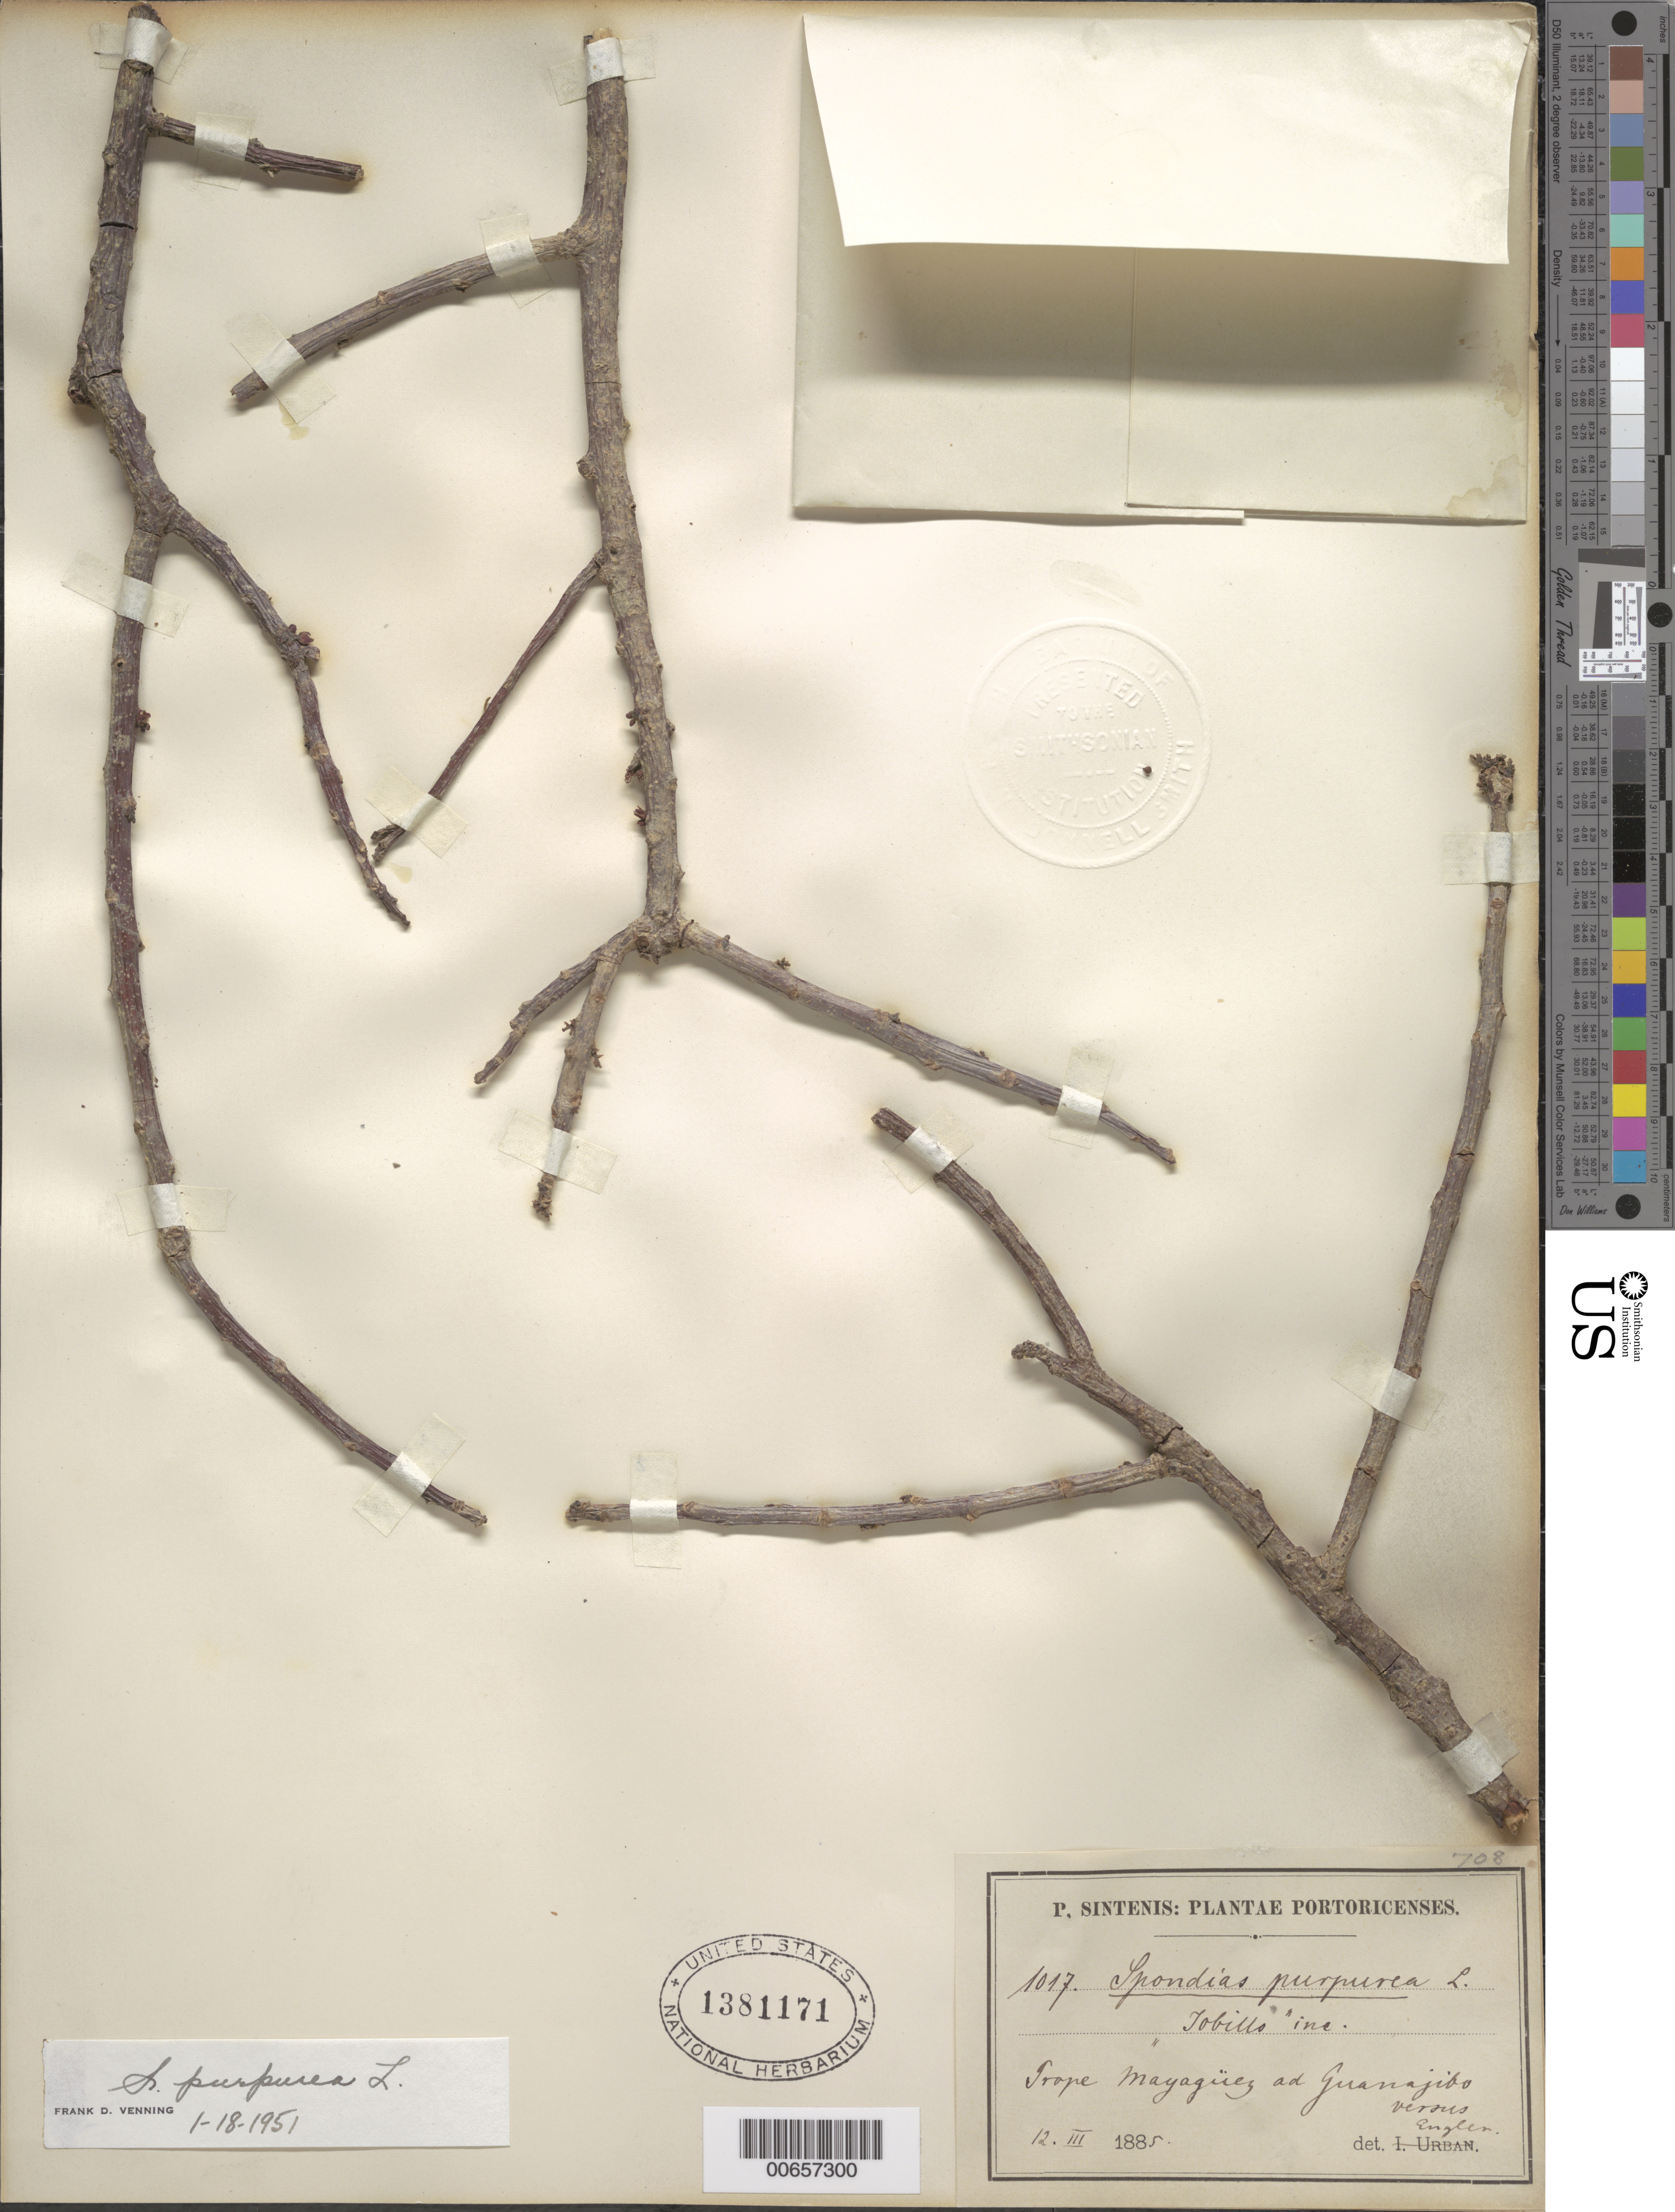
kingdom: Plantae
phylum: Tracheophyta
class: Magnoliopsida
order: Sapindales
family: Anacardiaceae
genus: Spondias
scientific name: Spondias purpurea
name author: L.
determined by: Venning, F. D.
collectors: P. Sintenis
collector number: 1017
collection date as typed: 12 Mar 1885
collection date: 1885-03-12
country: Puerto Rico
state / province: Mayagüez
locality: Prope Mayaguez ad Guanajibo versus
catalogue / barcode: US 1381171